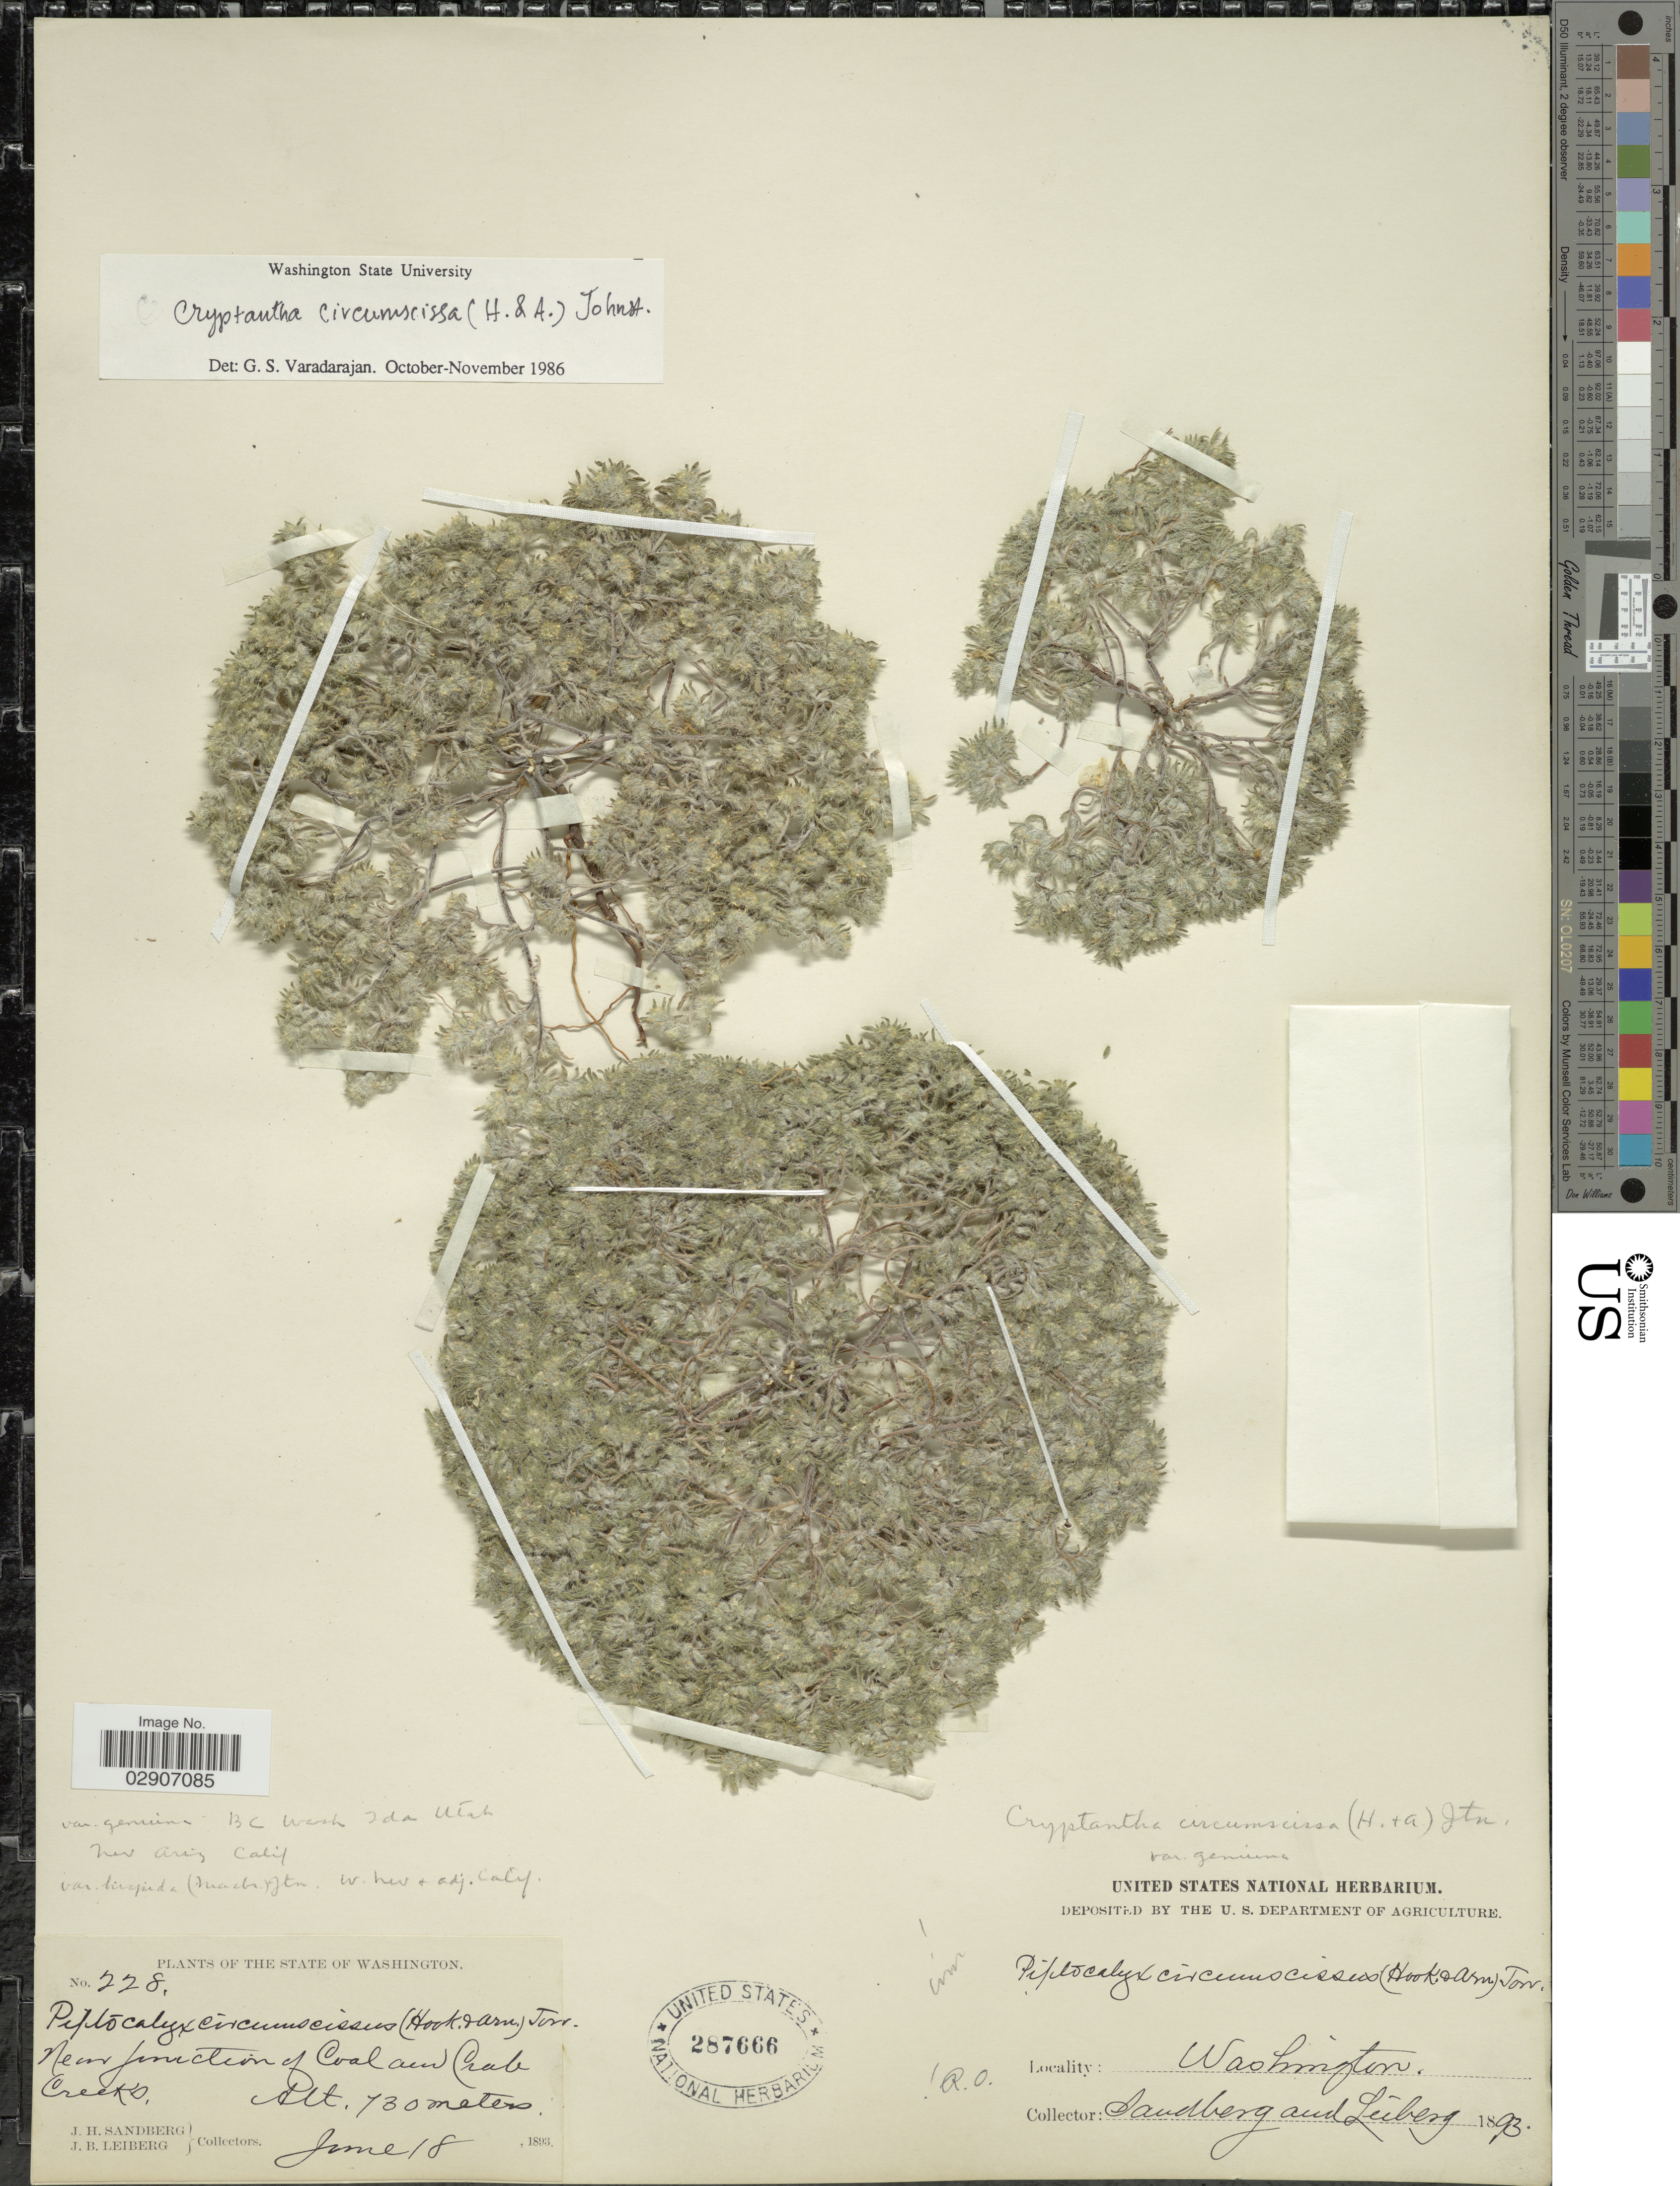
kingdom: Plantae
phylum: Tracheophyta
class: Magnoliopsida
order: Boraginales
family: Boraginaceae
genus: Cryptantha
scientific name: Cryptantha circumscissa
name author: (Hook. & Arn.) I.M. Johnst.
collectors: J. H. Sandberg & J. B. Leiberg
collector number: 228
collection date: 1893-06-18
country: United States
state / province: Washington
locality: The State of Washington. Near Junction of Coal and Crab Creeks.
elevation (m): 730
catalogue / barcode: US 287666